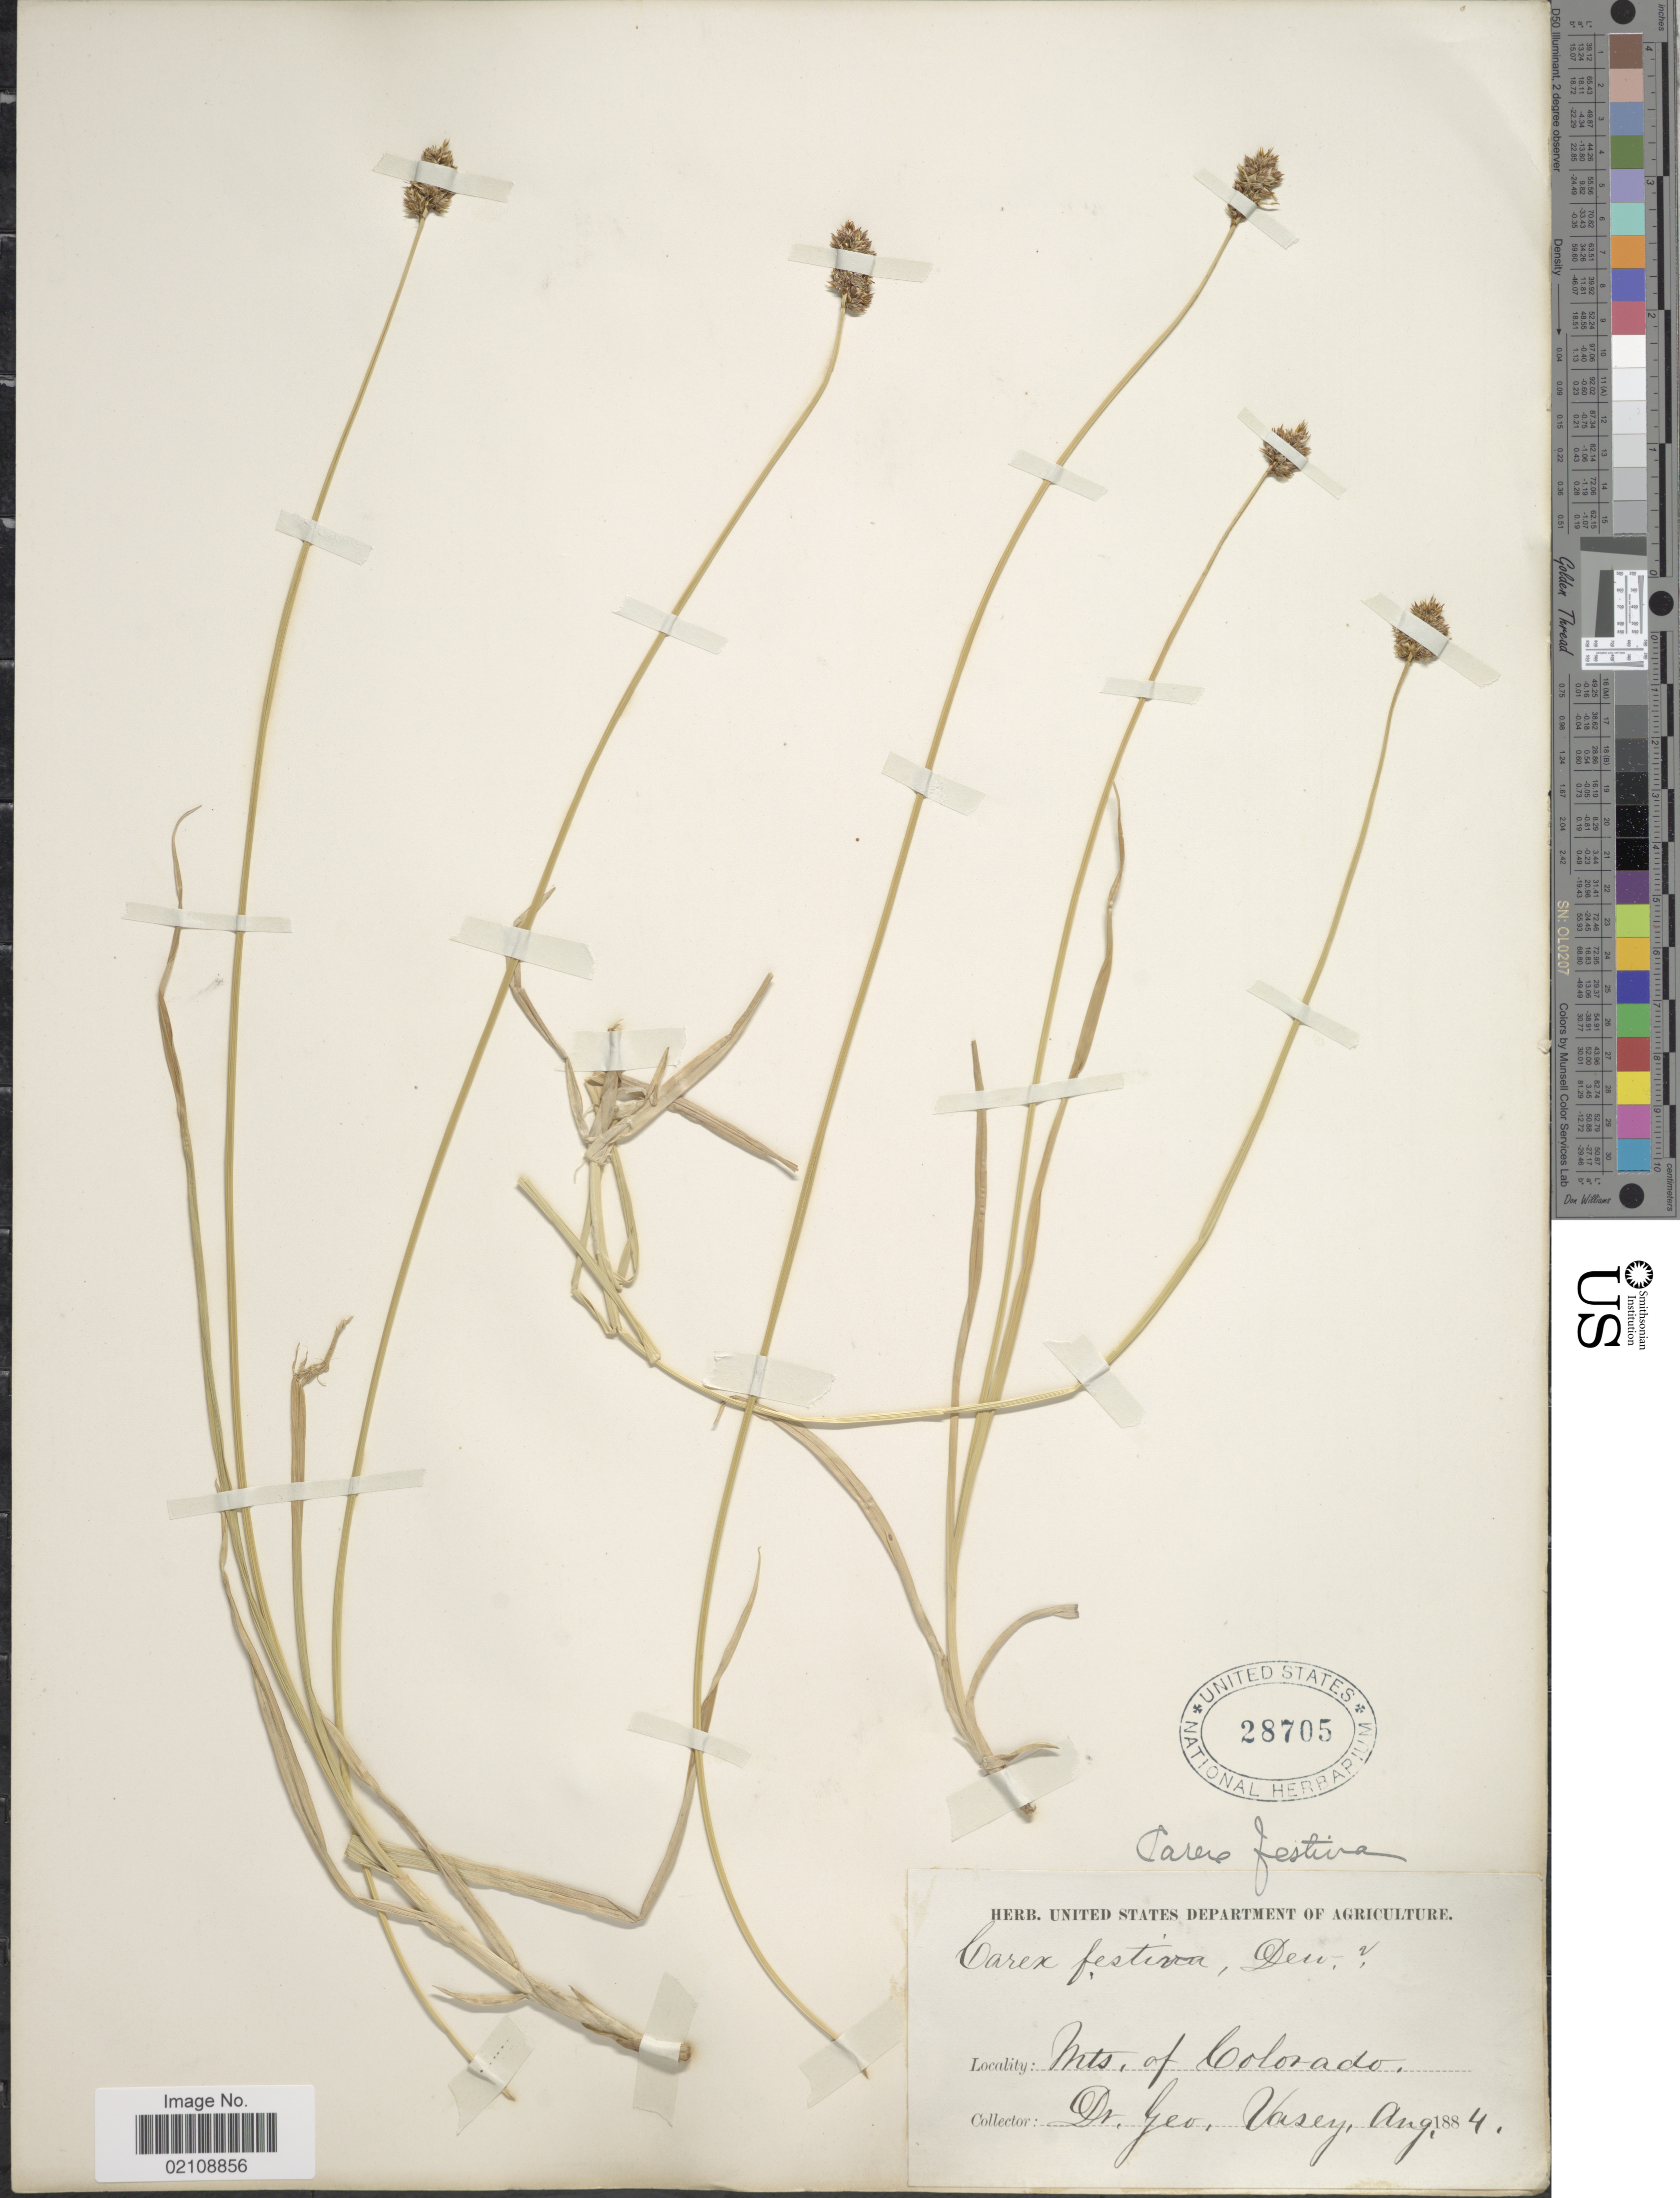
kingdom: Plantae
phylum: Tracheophyta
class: Liliopsida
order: Poales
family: Cyperaceae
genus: Carex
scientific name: Carex microptera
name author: Mack.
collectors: G. Vasey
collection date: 1884-08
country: United States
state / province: Colorado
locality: Mts. of Colorado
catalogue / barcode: US 28705